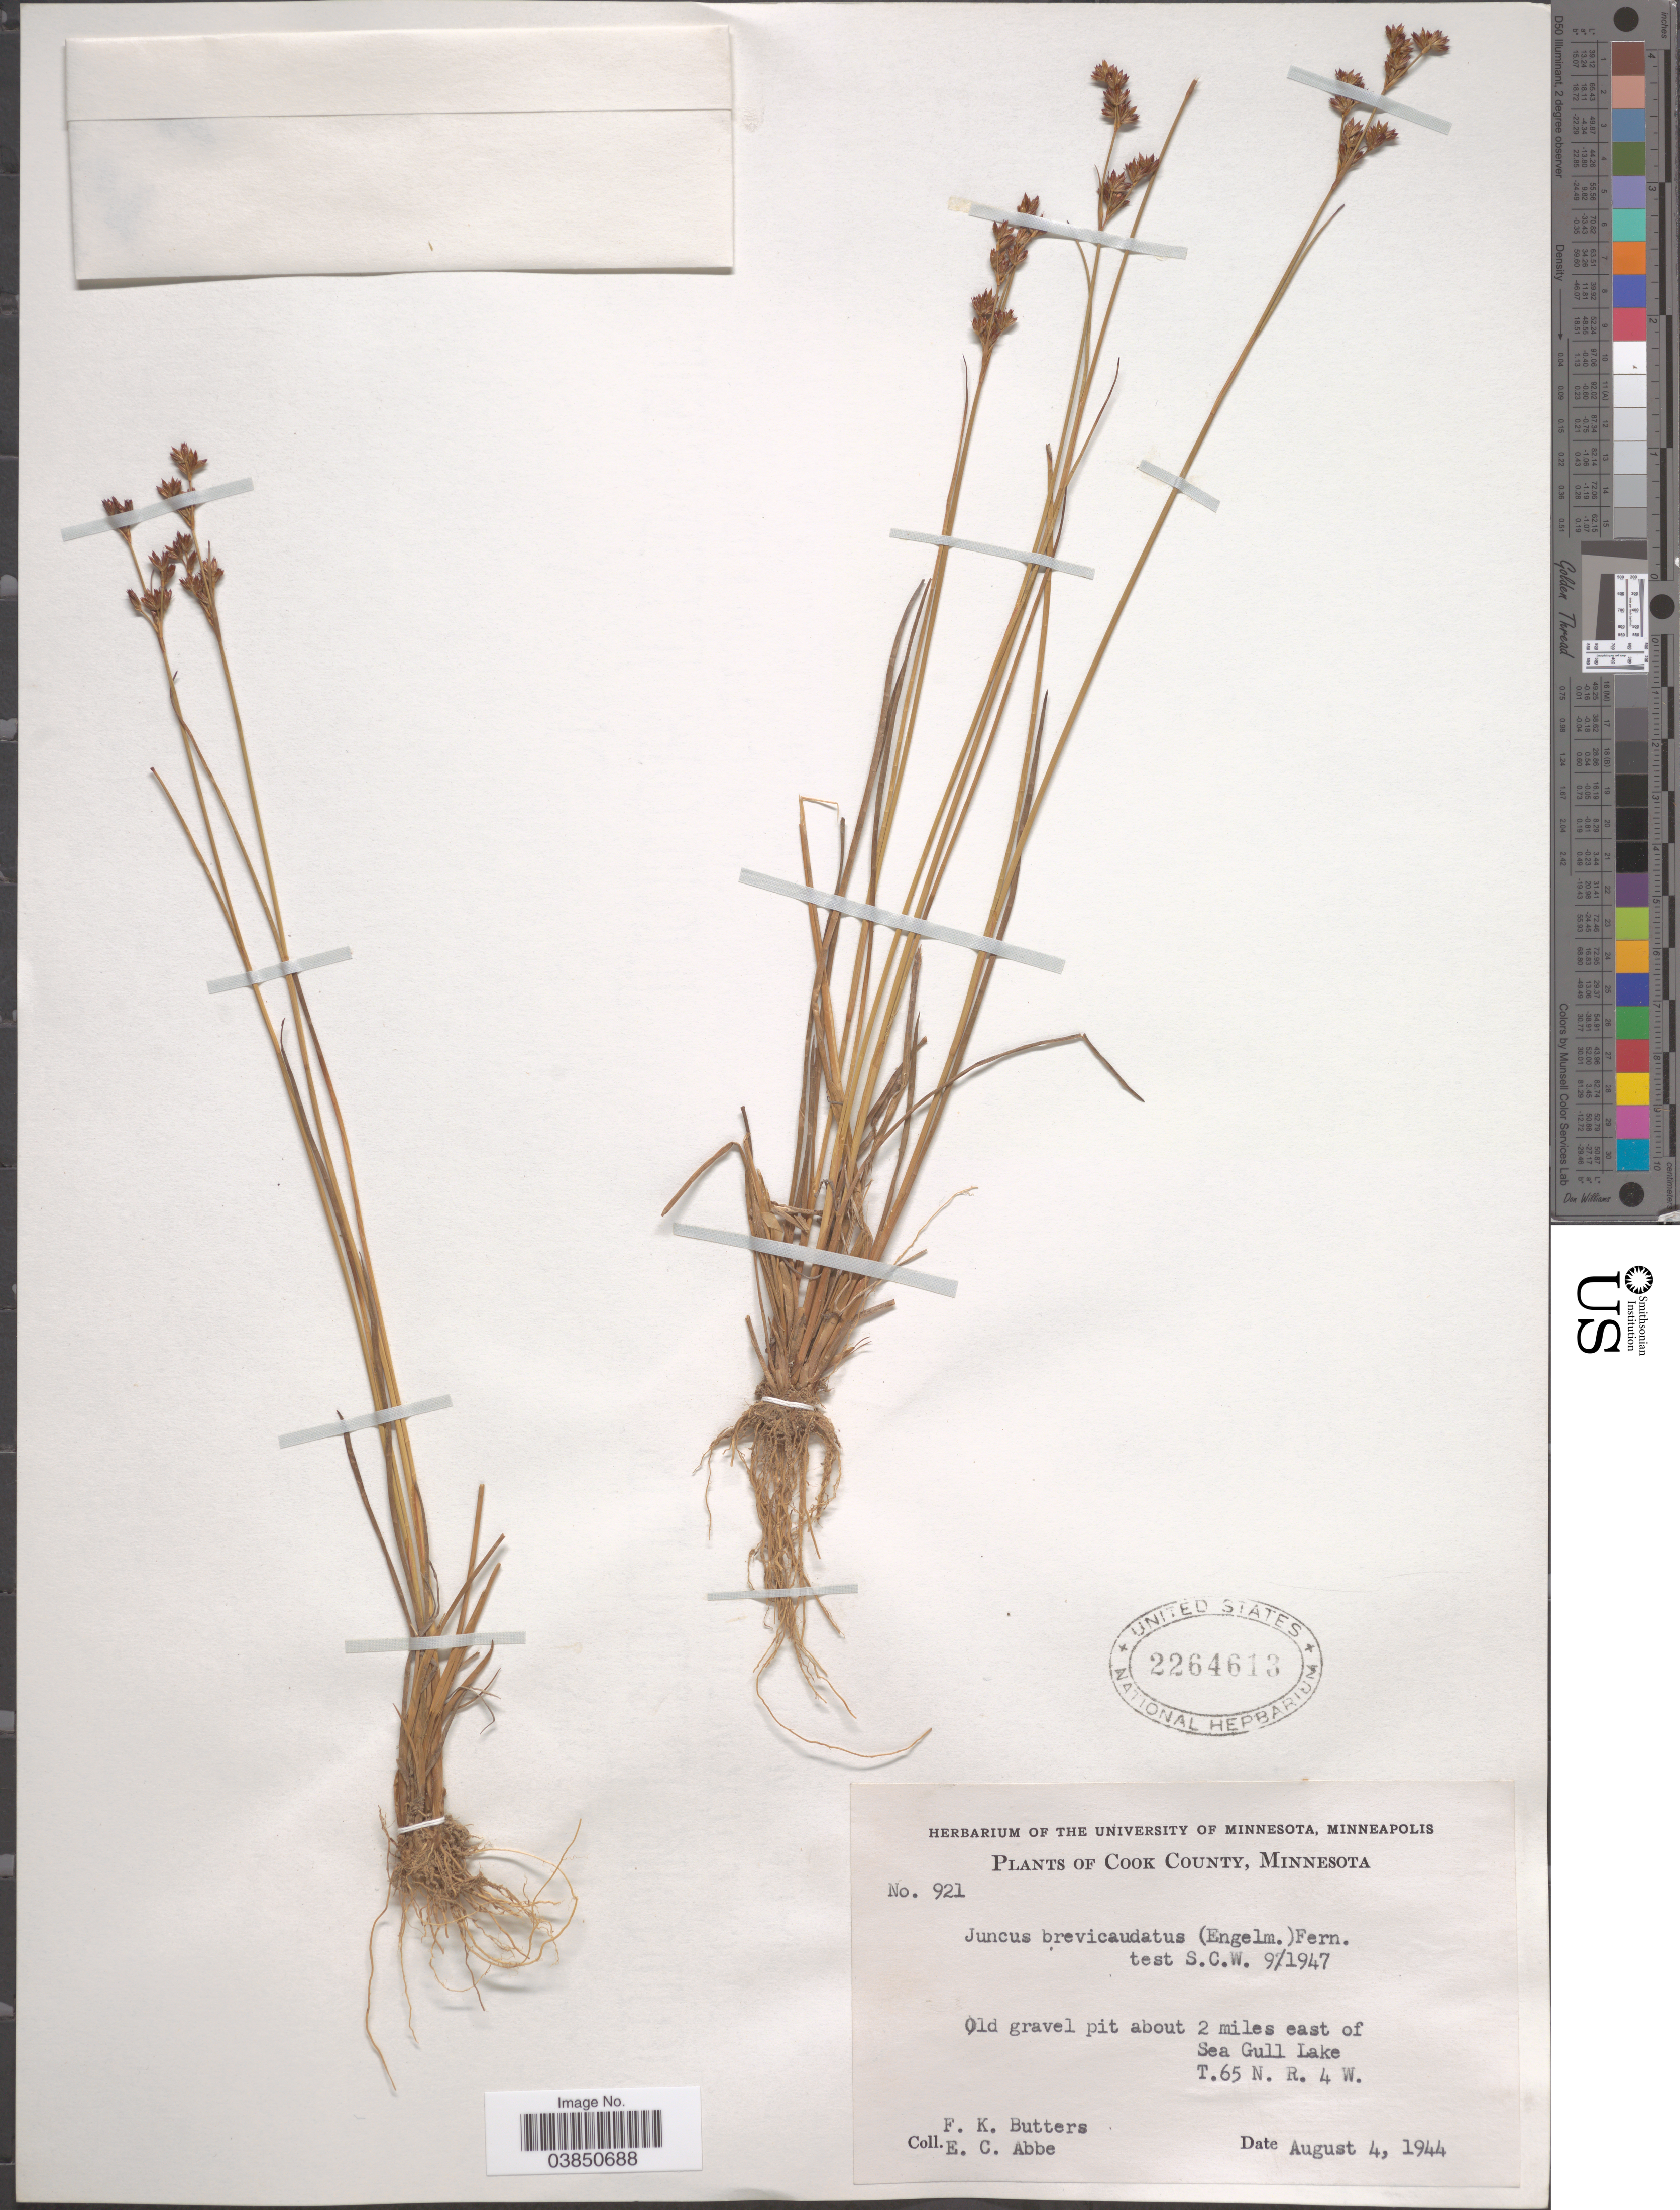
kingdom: Plantae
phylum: Tracheophyta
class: Liliopsida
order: Poales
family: Juncaceae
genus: Juncus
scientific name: Juncus brevicaudatus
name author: (Engelm.) Fernald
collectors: F. K. Butters & E. C. Abbe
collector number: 921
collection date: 1944-08-04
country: United States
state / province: Minnesota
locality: Cook County. About 2 miles east of Sea Gull Lake. T. 65 N. R. 4 W.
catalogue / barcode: US 2264613